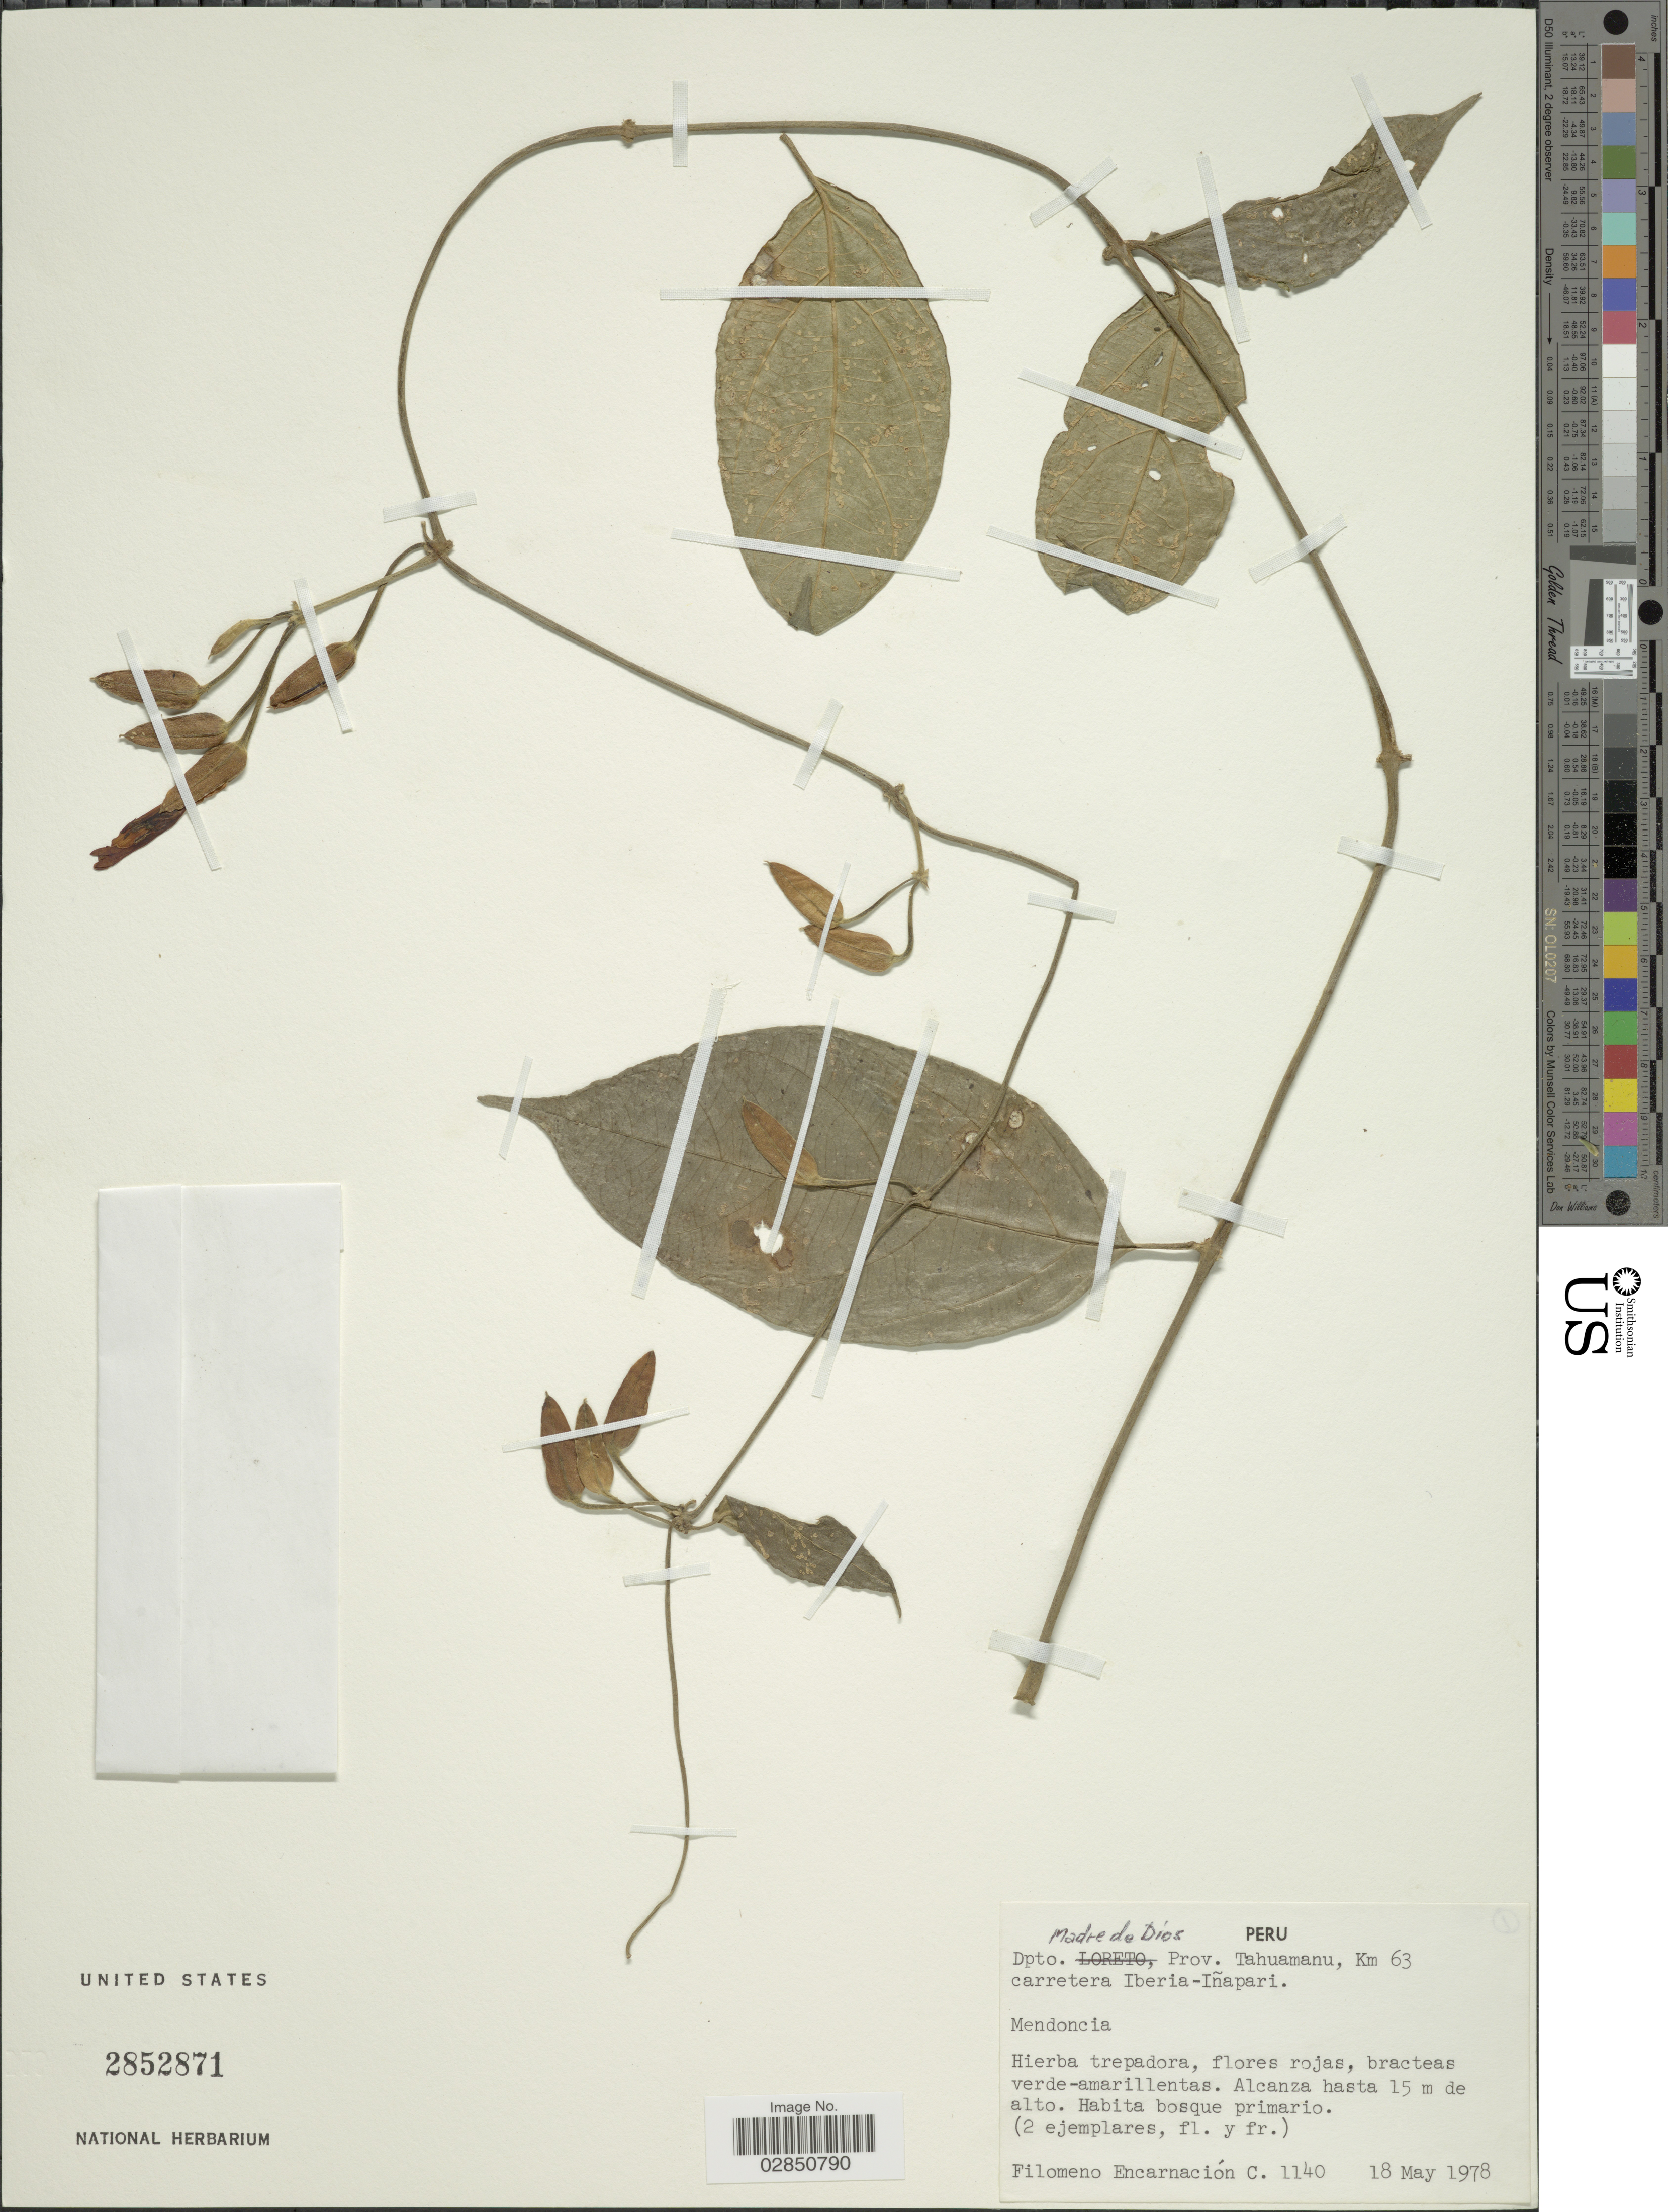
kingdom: Plantae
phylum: Tracheophyta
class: Magnoliopsida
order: Lamiales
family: Acanthaceae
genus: Mendoncia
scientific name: Mendoncia aspera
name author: (Ruiz & Pav.) Nees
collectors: F. Encarnación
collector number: C.1140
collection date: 1978-05-18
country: Peru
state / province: Madre de Dios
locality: Dpto. Madre de Dios, Prov. Tahuamanu, Km 63 carretera Iberia-Iñapari.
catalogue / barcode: US 2852871